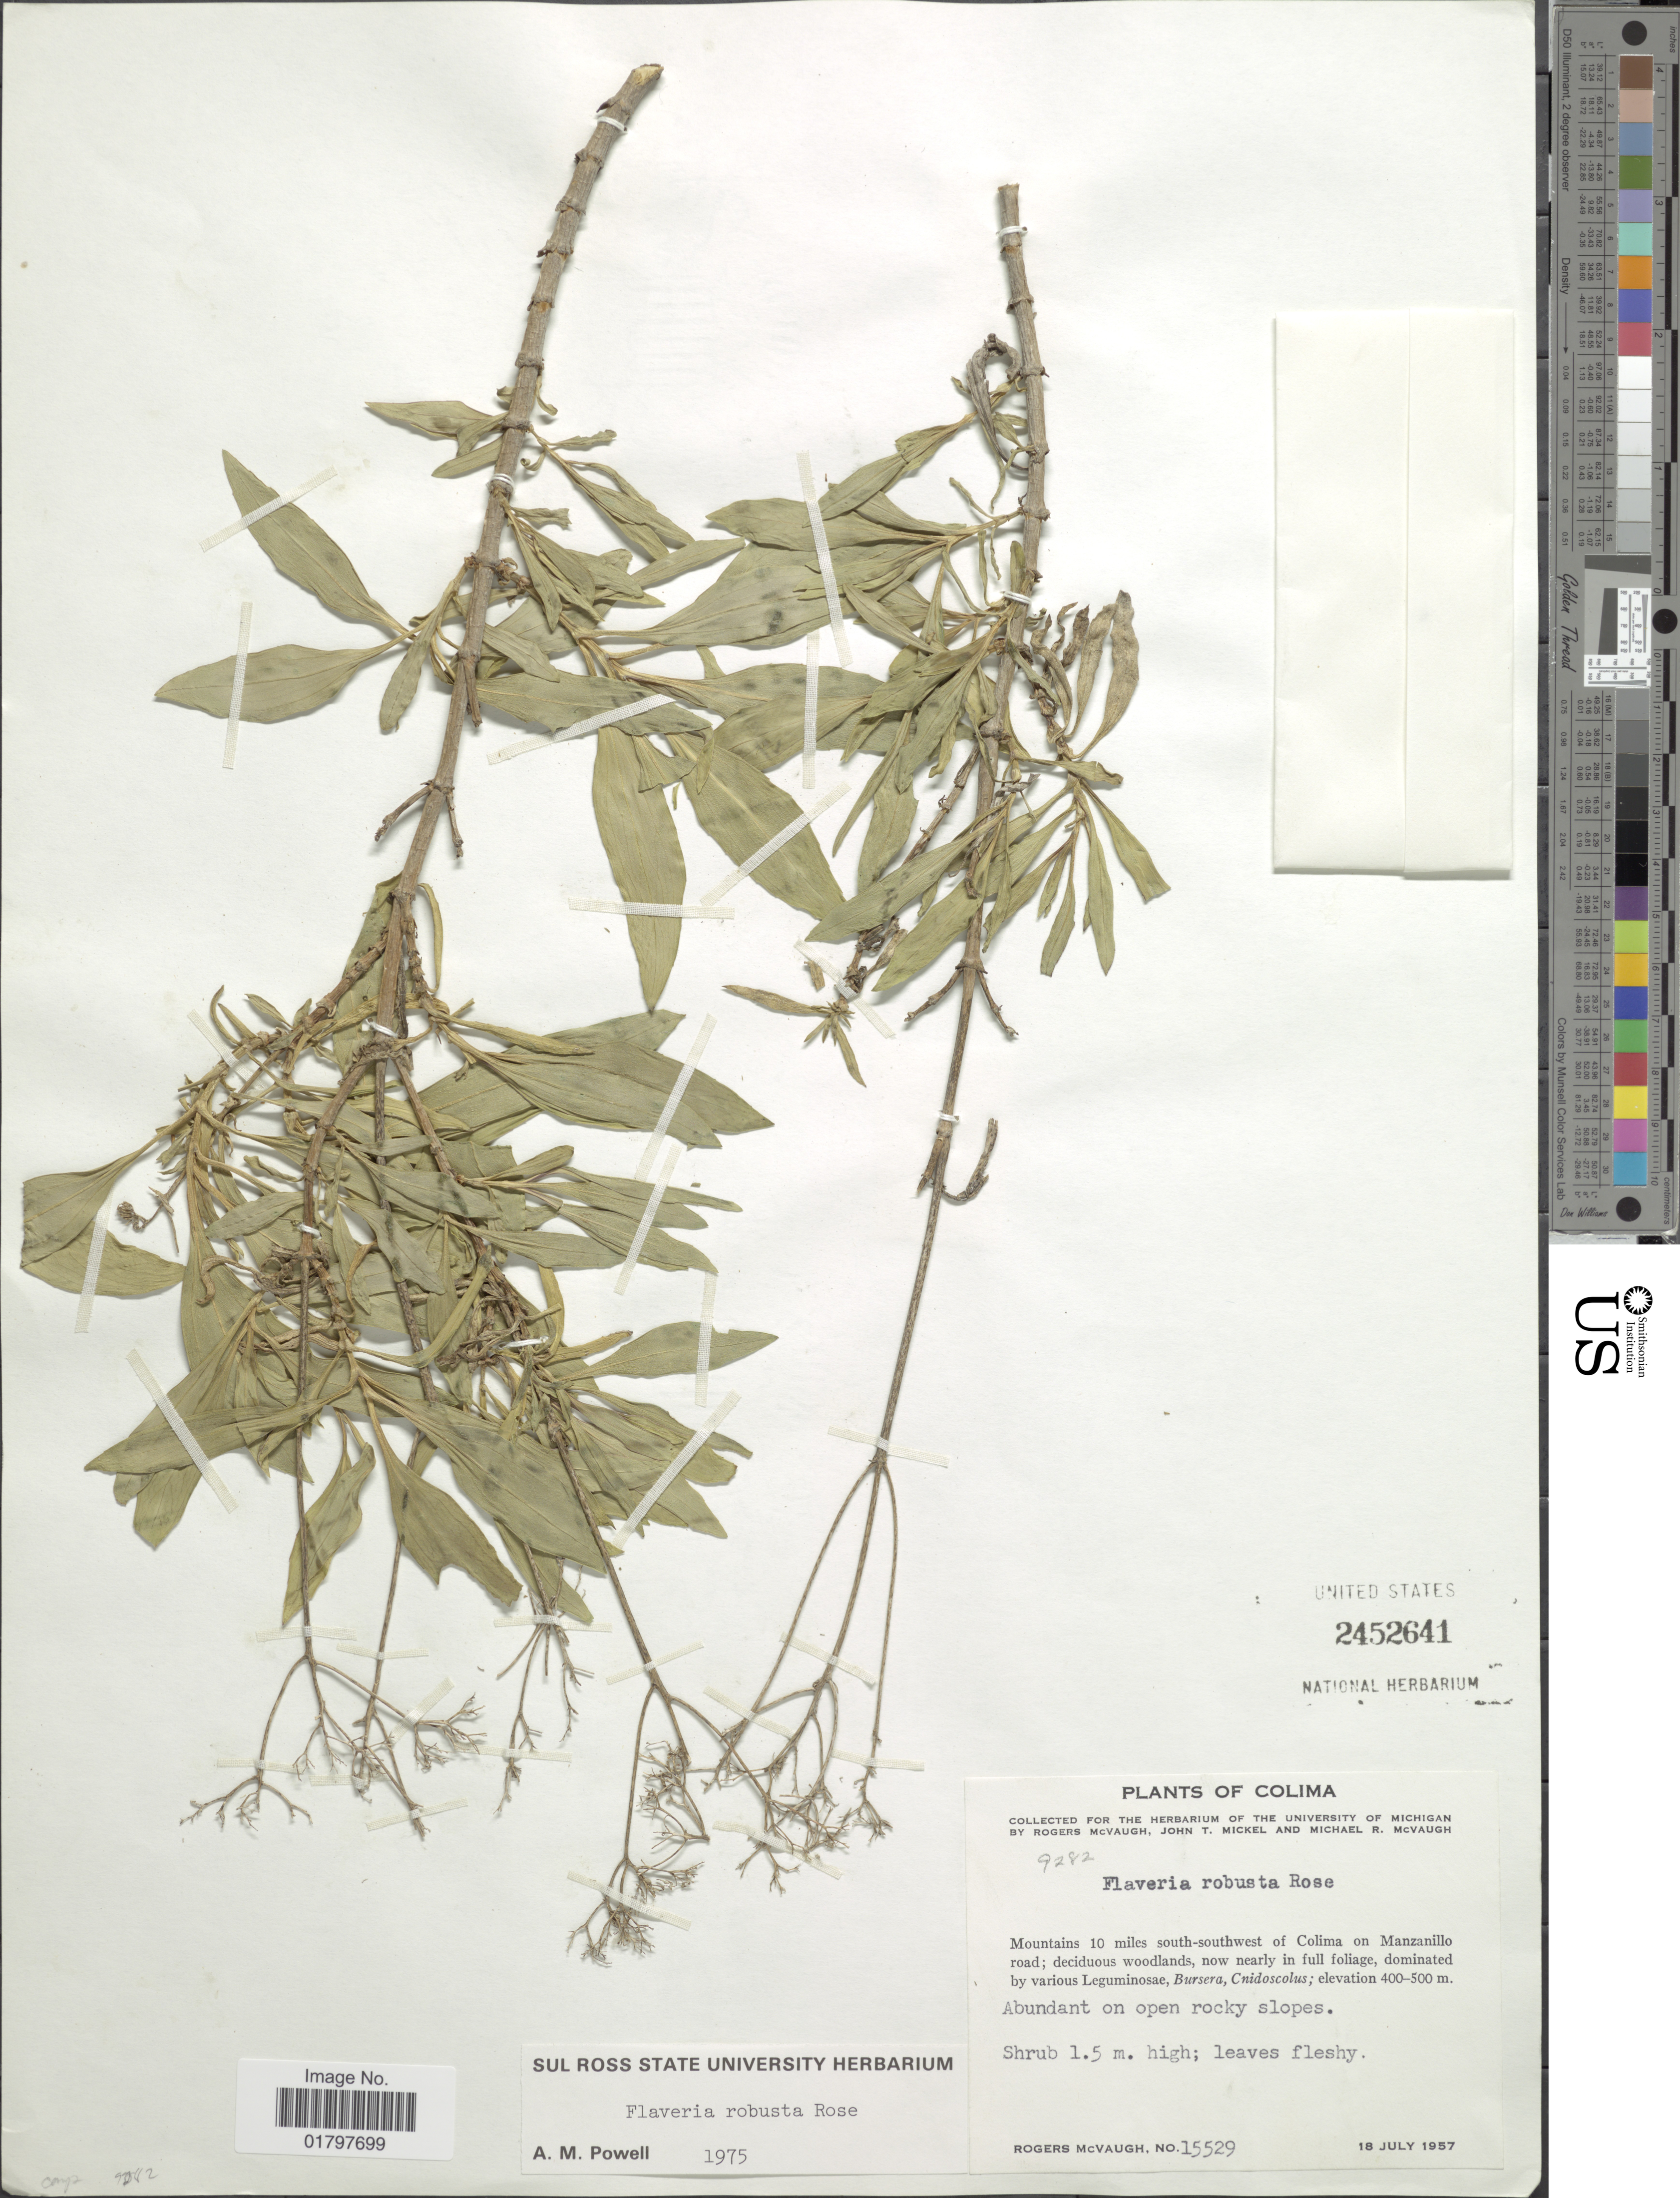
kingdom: Plantae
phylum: Tracheophyta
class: Magnoliopsida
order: Asterales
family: Asteraceae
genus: Flaveria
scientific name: Flaveria robusta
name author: Rose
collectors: R. McVaugh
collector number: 15529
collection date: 1957-07-18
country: Mexico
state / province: Colima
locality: Moutnains 10 miles south-southwest of Colima on Manzanillo road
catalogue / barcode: US 2452641